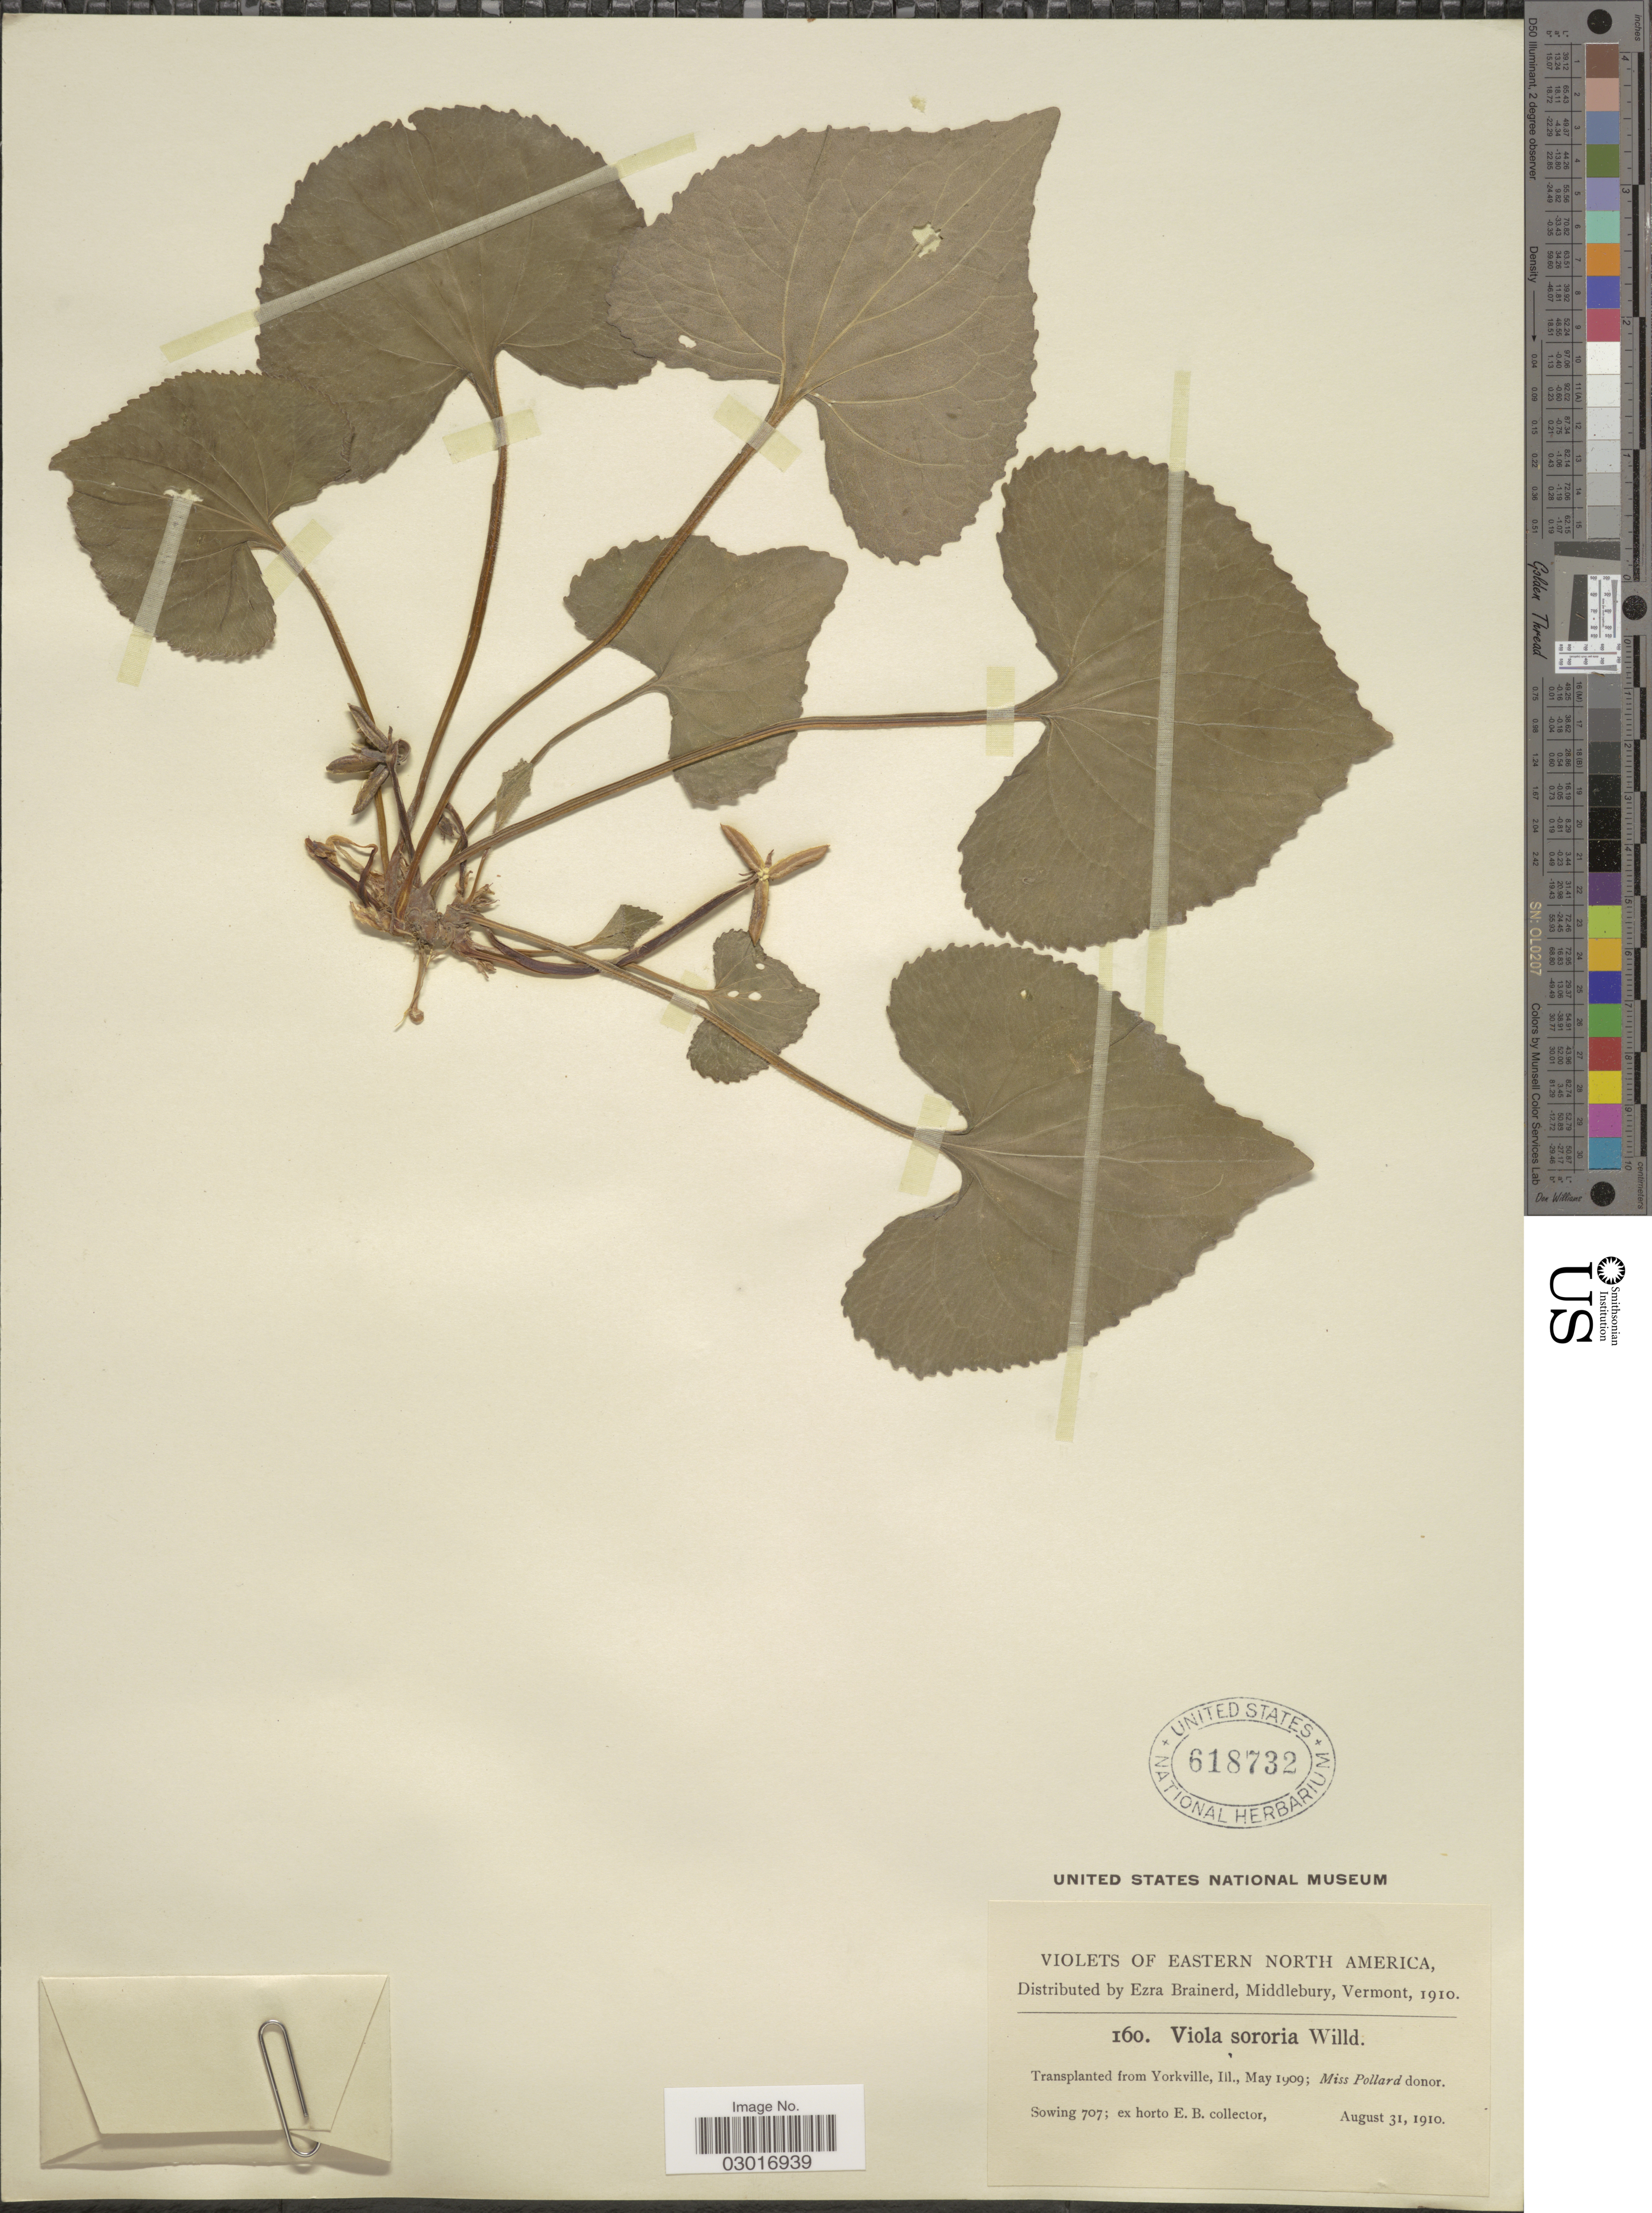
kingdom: Plantae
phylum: Tracheophyta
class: Magnoliopsida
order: Malpighiales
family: Violaceae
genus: Viola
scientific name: Viola sororia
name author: Willd.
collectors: ex herb. Ezra Brainerd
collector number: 160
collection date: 1910-08-31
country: United States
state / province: Illinois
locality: Eastern North America. Transplanted from Yorkville, Ill.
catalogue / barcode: US 618732